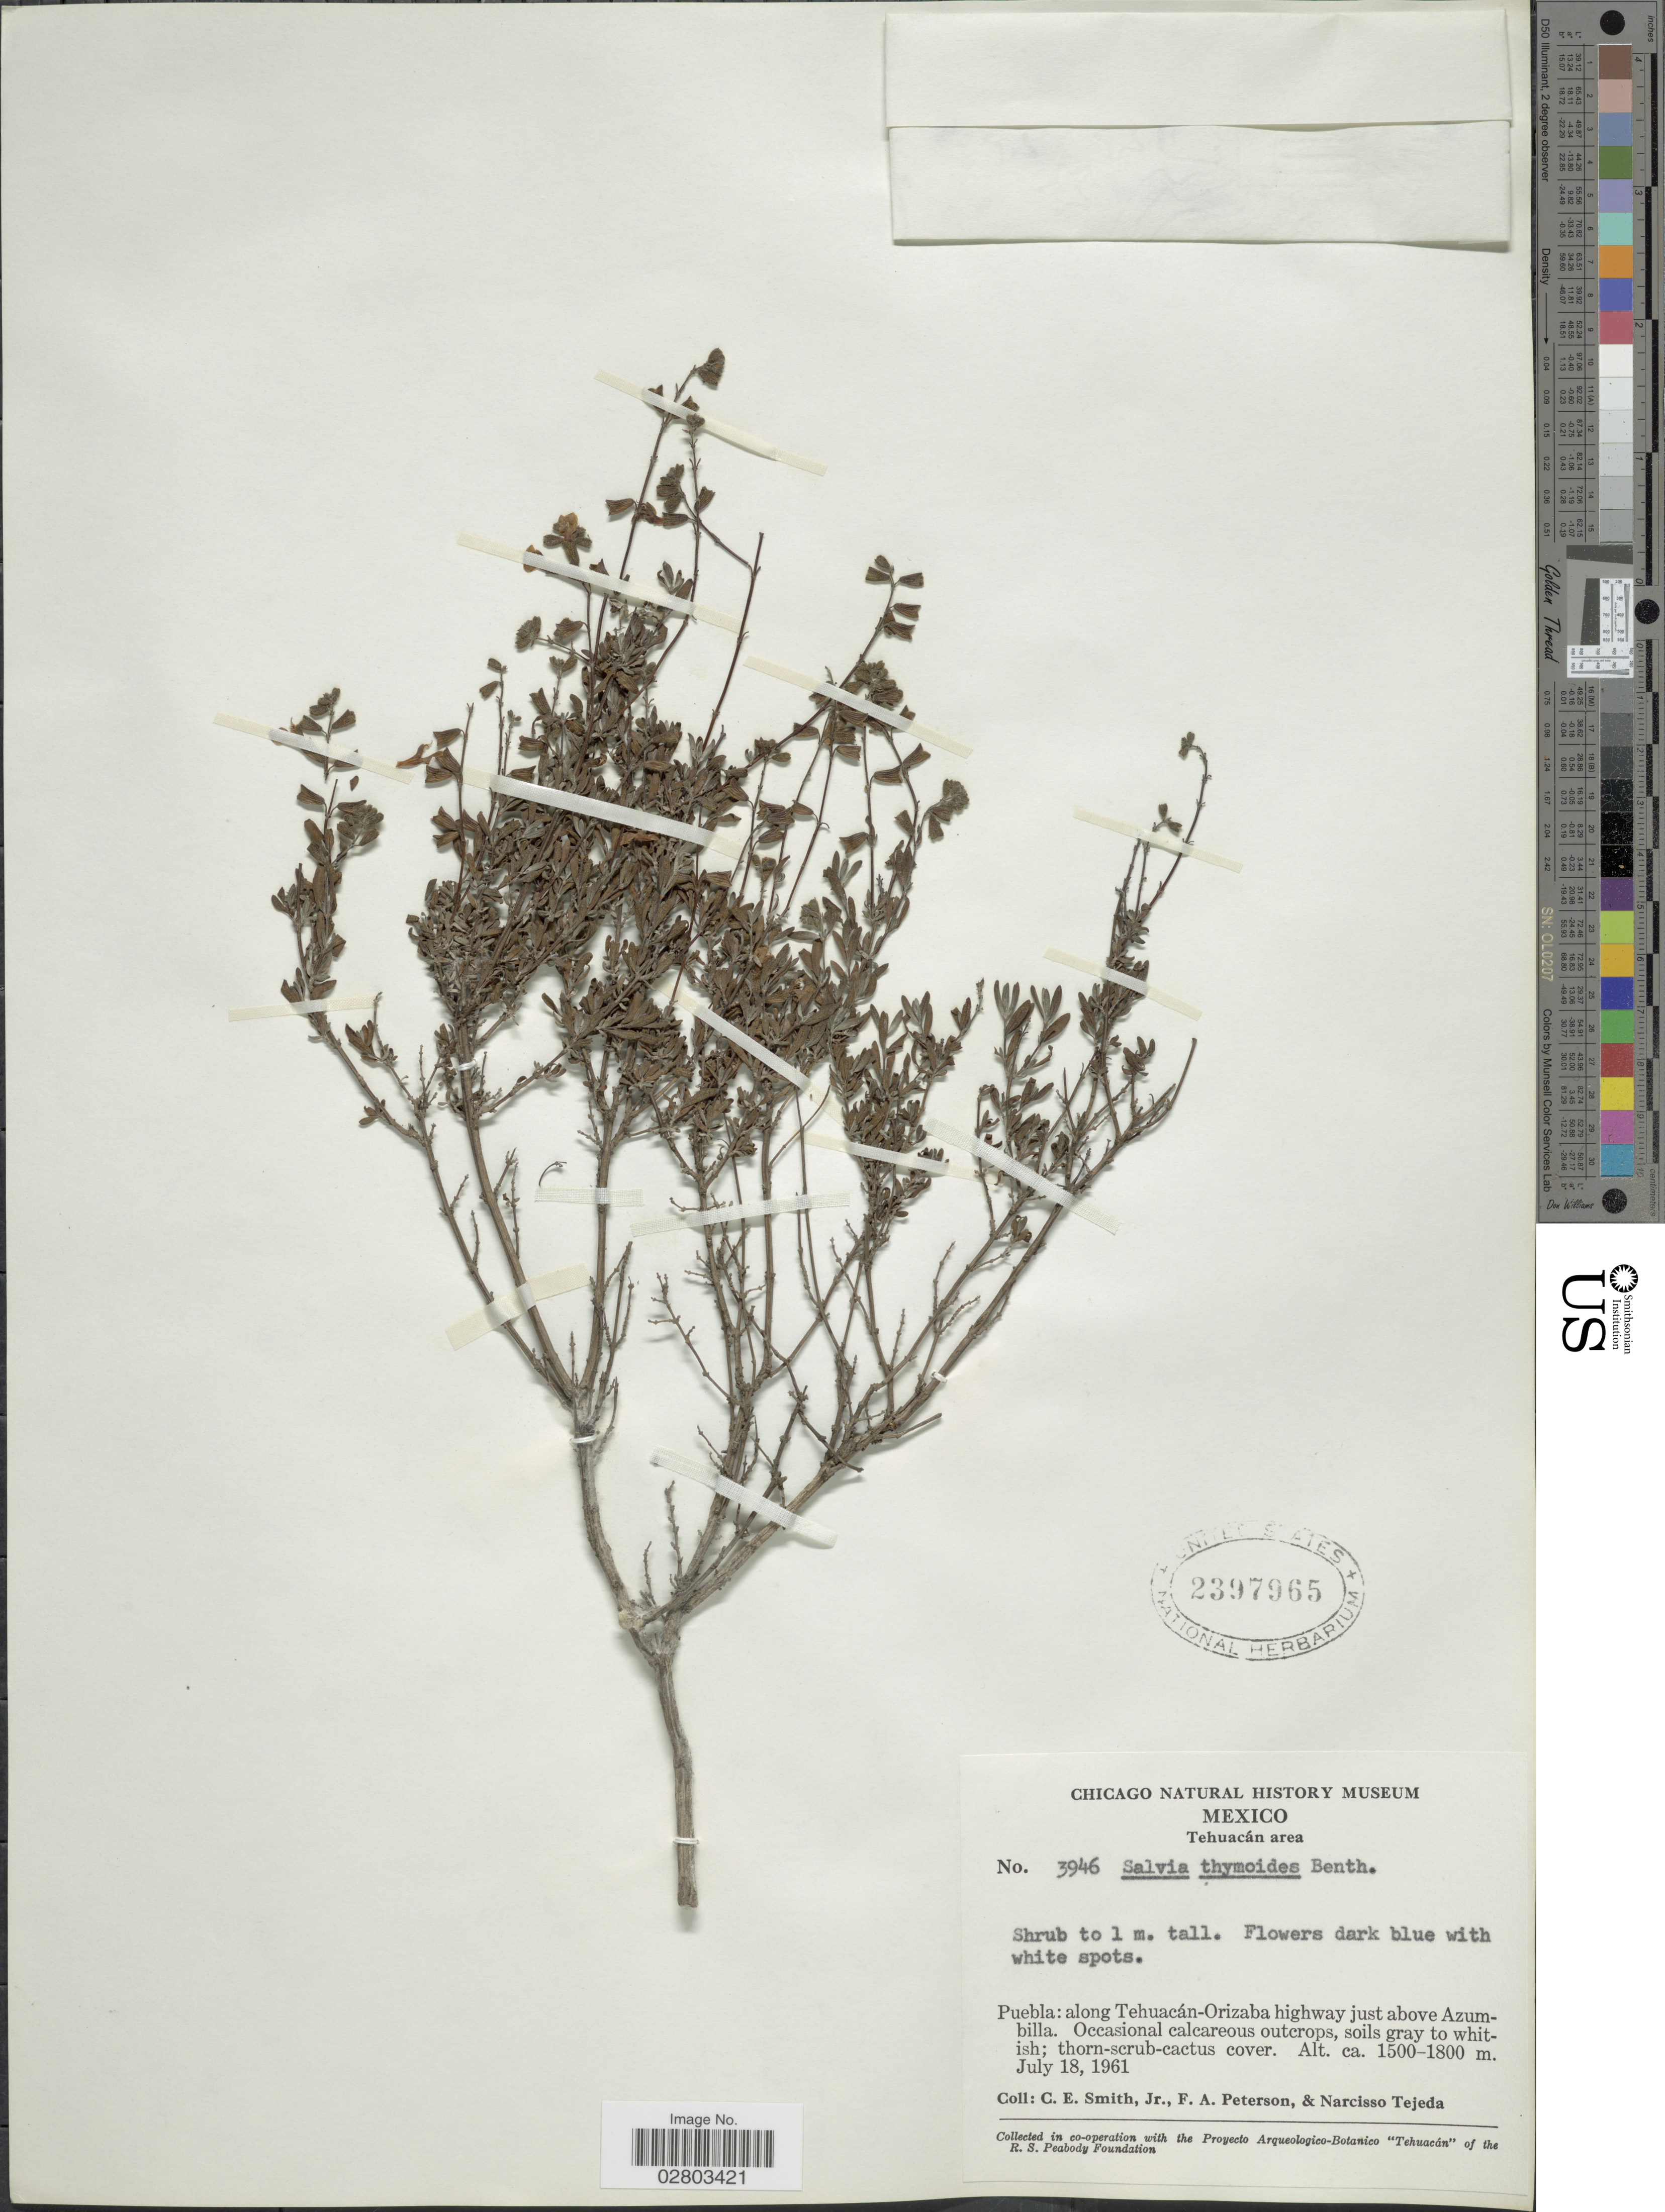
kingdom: Plantae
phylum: Tracheophyta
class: Magnoliopsida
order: Lamiales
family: Lamiaceae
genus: Salvia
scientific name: Salvia thymoides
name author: Benth.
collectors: C. E. Smith Jr., F. A. Peterson & N. Tejeda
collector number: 3946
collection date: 1961-07-18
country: Mexico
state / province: Puebla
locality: Tehuacán area, along Tehuacán-Orizaba highway just above Azumbilla.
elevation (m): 1500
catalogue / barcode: US 2397965